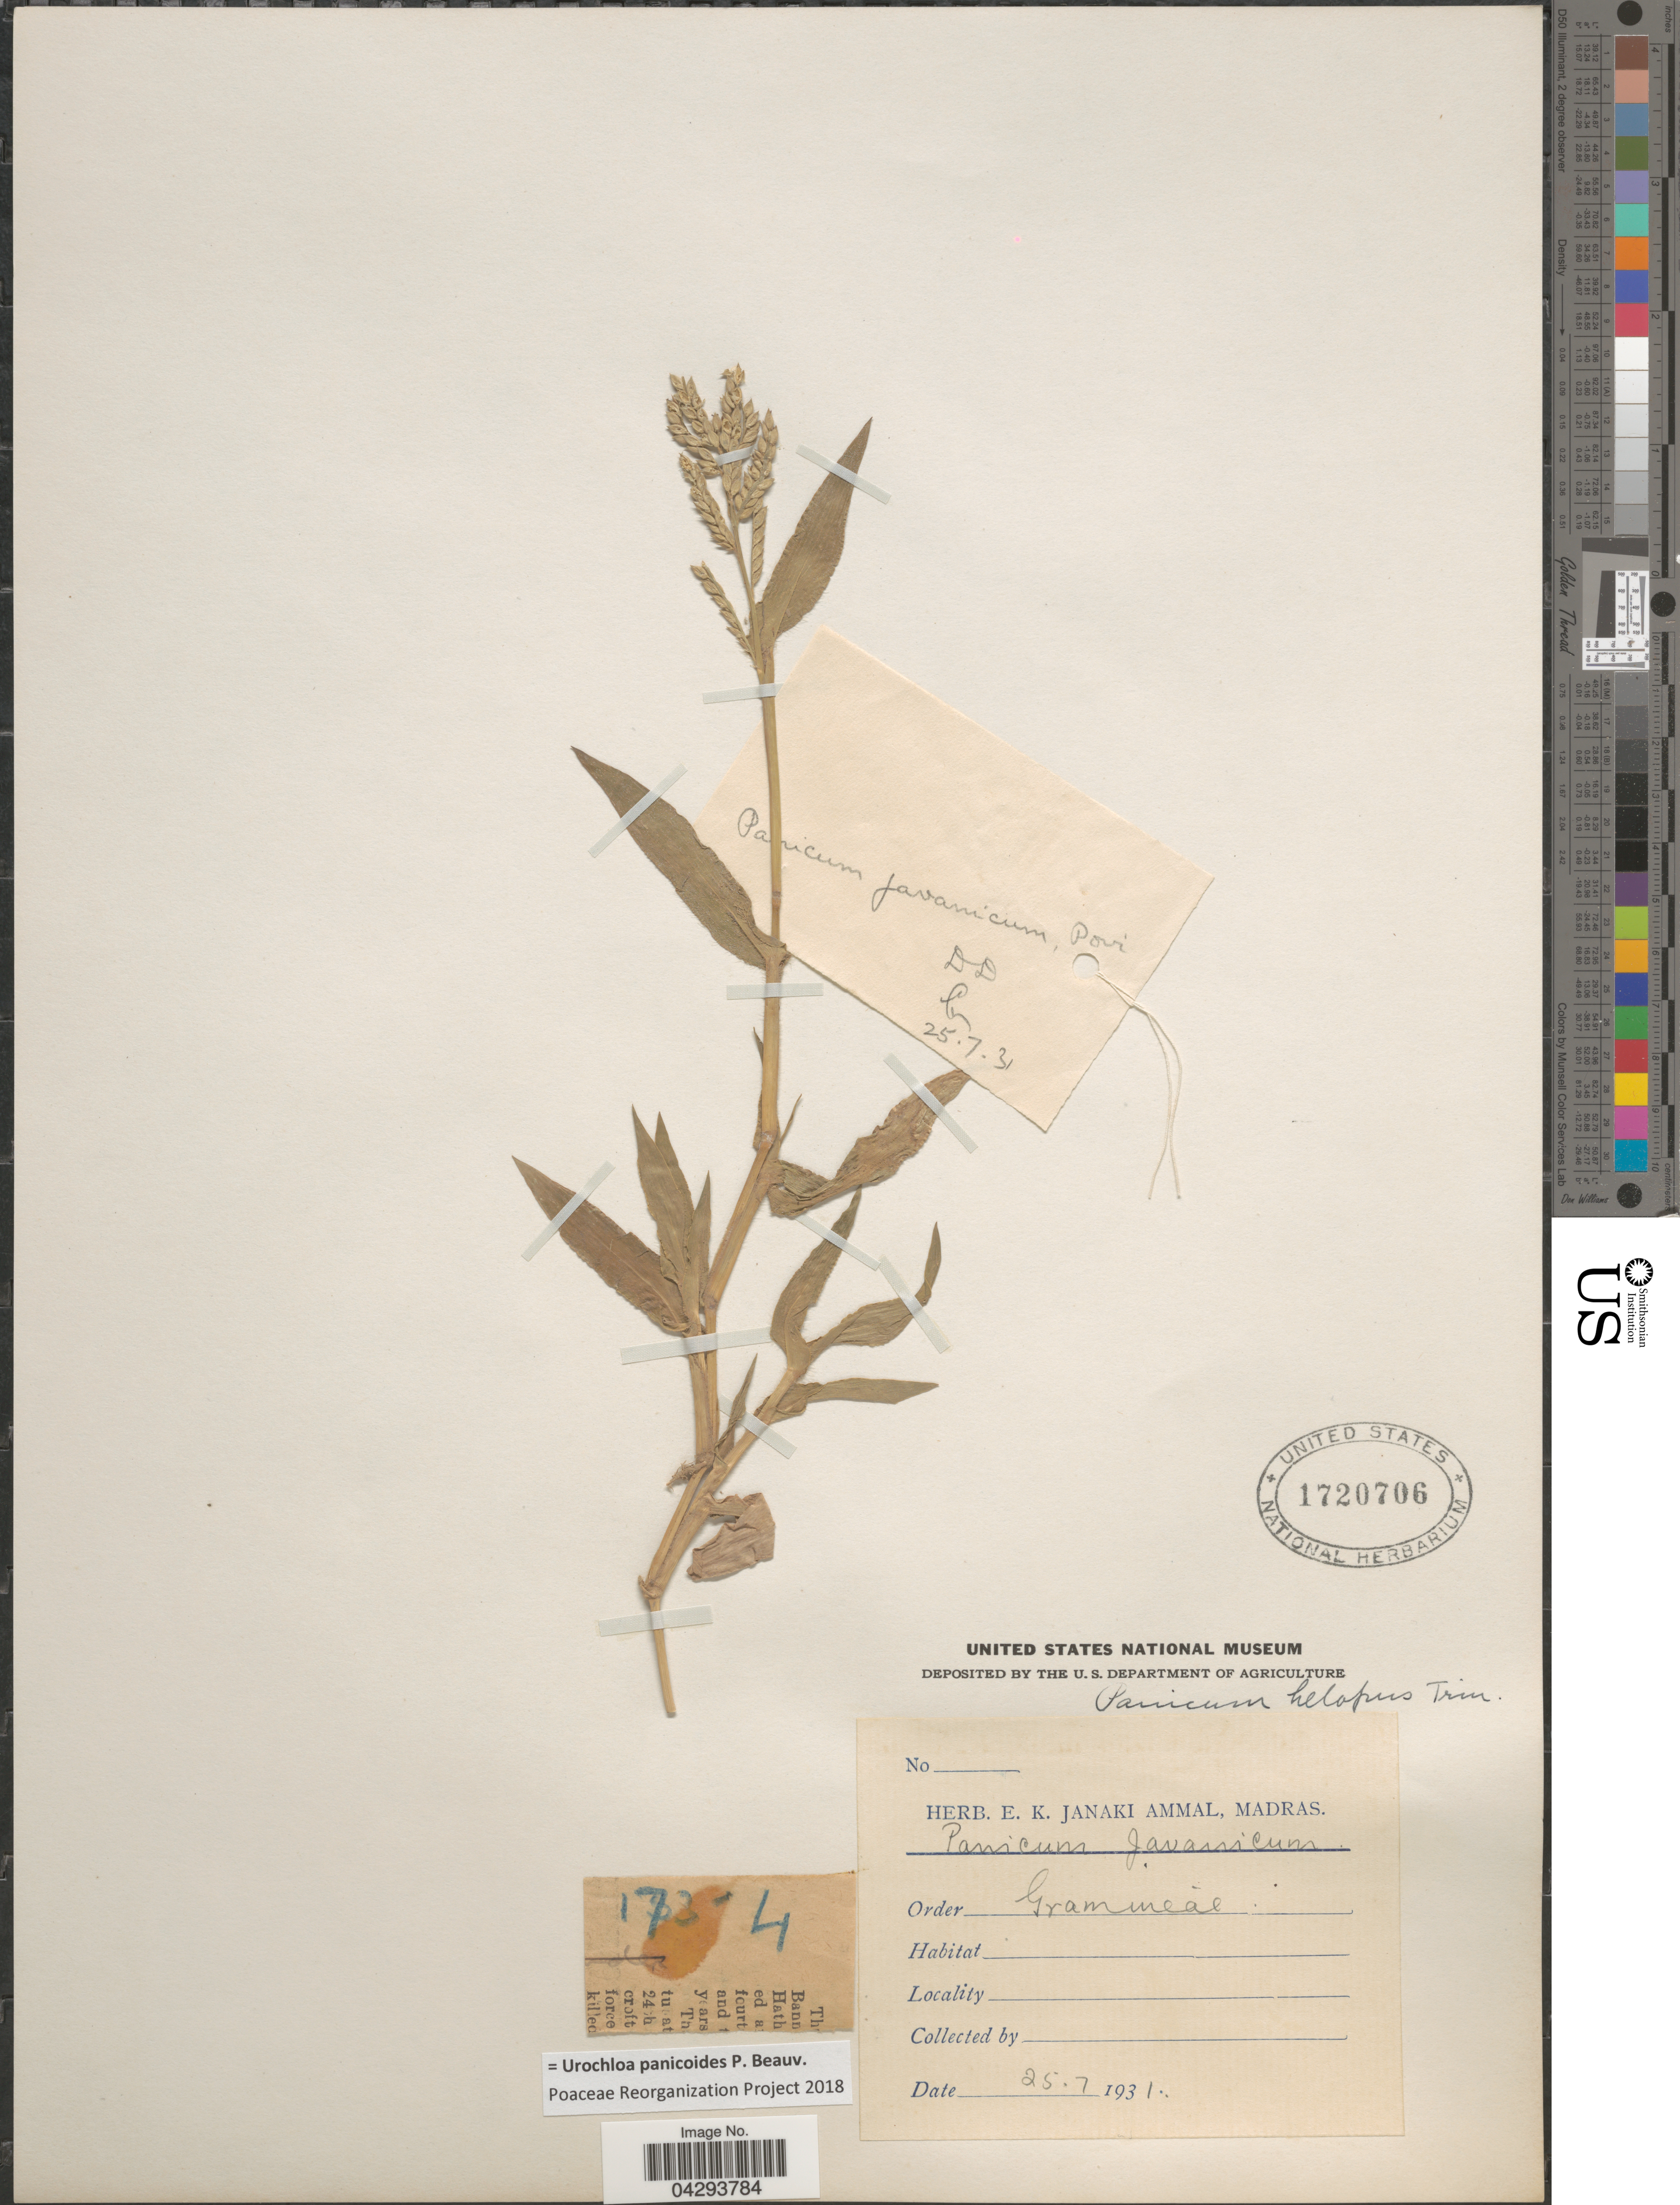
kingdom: Plantae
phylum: Tracheophyta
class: Liliopsida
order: Poales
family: Poaceae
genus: Urochloa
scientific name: Urochloa panicoides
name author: P. Beauv.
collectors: ex herb. E. K. Janaki Ammal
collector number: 173-4?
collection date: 1931-07-25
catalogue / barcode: US 1720706